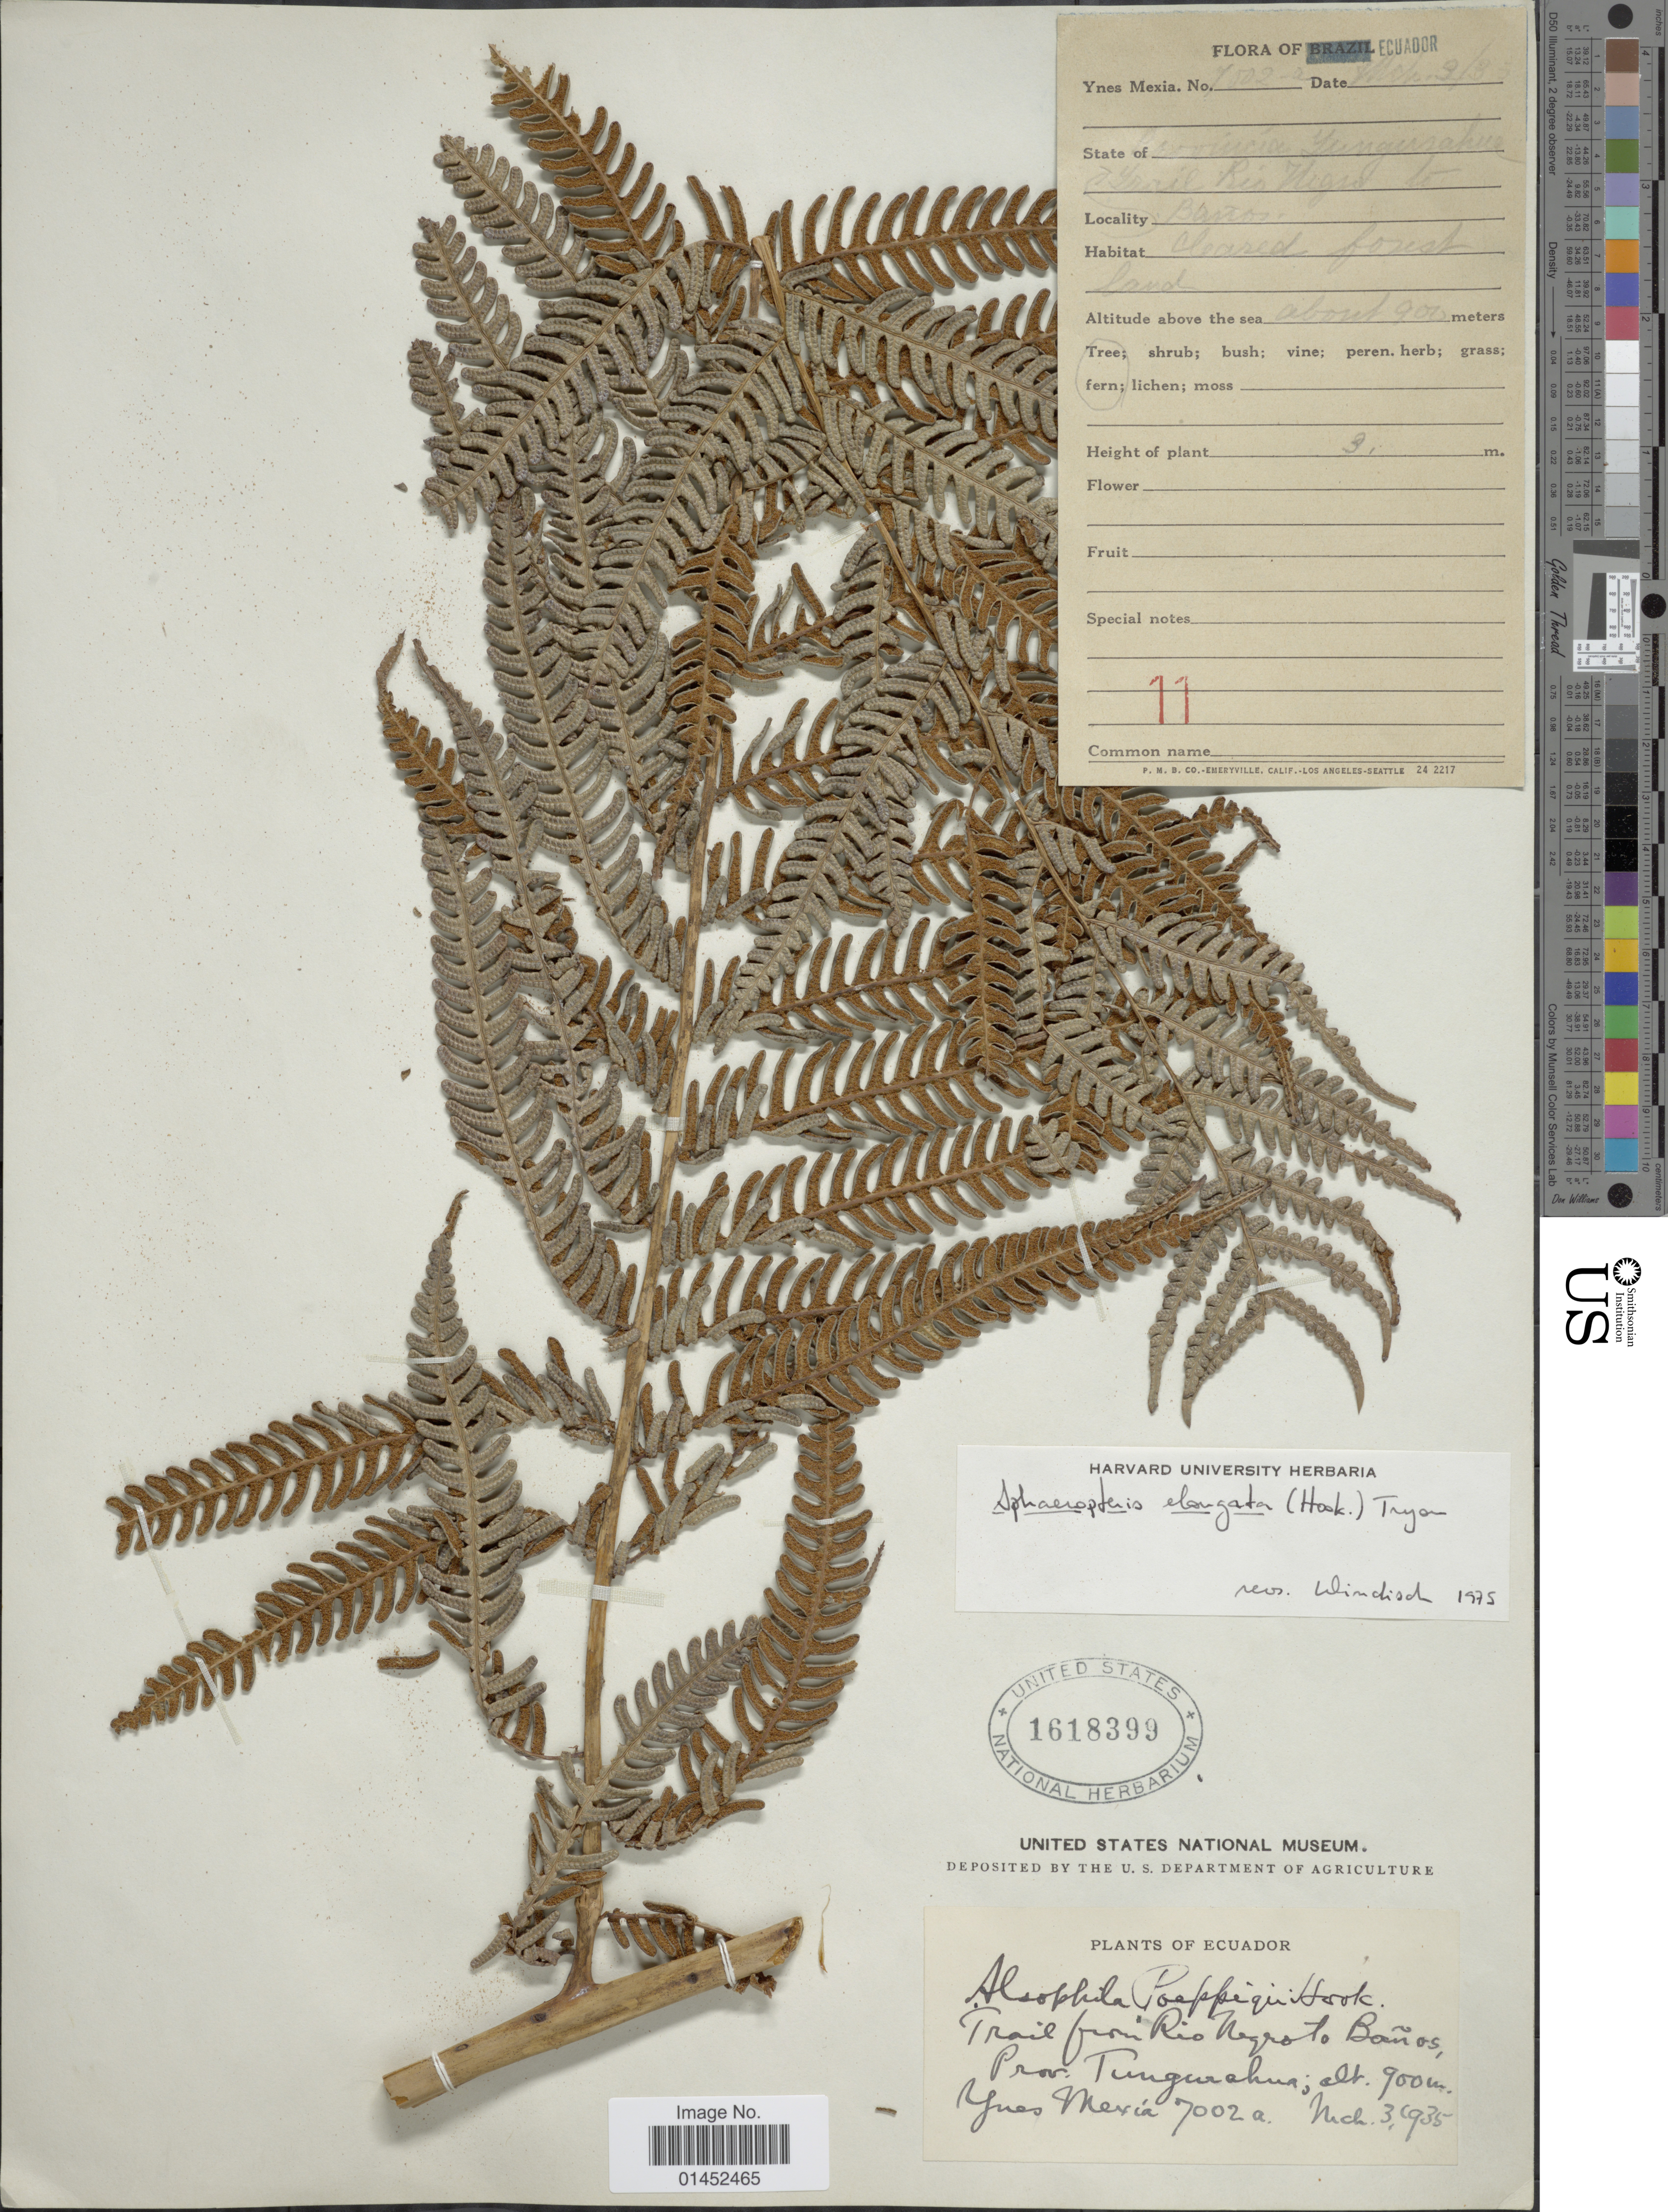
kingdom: Plantae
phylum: Tracheophyta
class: Polypodiopsida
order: Cyatheales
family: Cyatheaceae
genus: Cyathea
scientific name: Cyathea poeppigii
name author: (Hook.) Domin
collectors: Y. Mexia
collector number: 7002a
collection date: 1935-03-03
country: Ecuador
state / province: Tungurahua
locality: Trail from Rio Negroto Baños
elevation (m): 900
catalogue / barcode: US 1618399